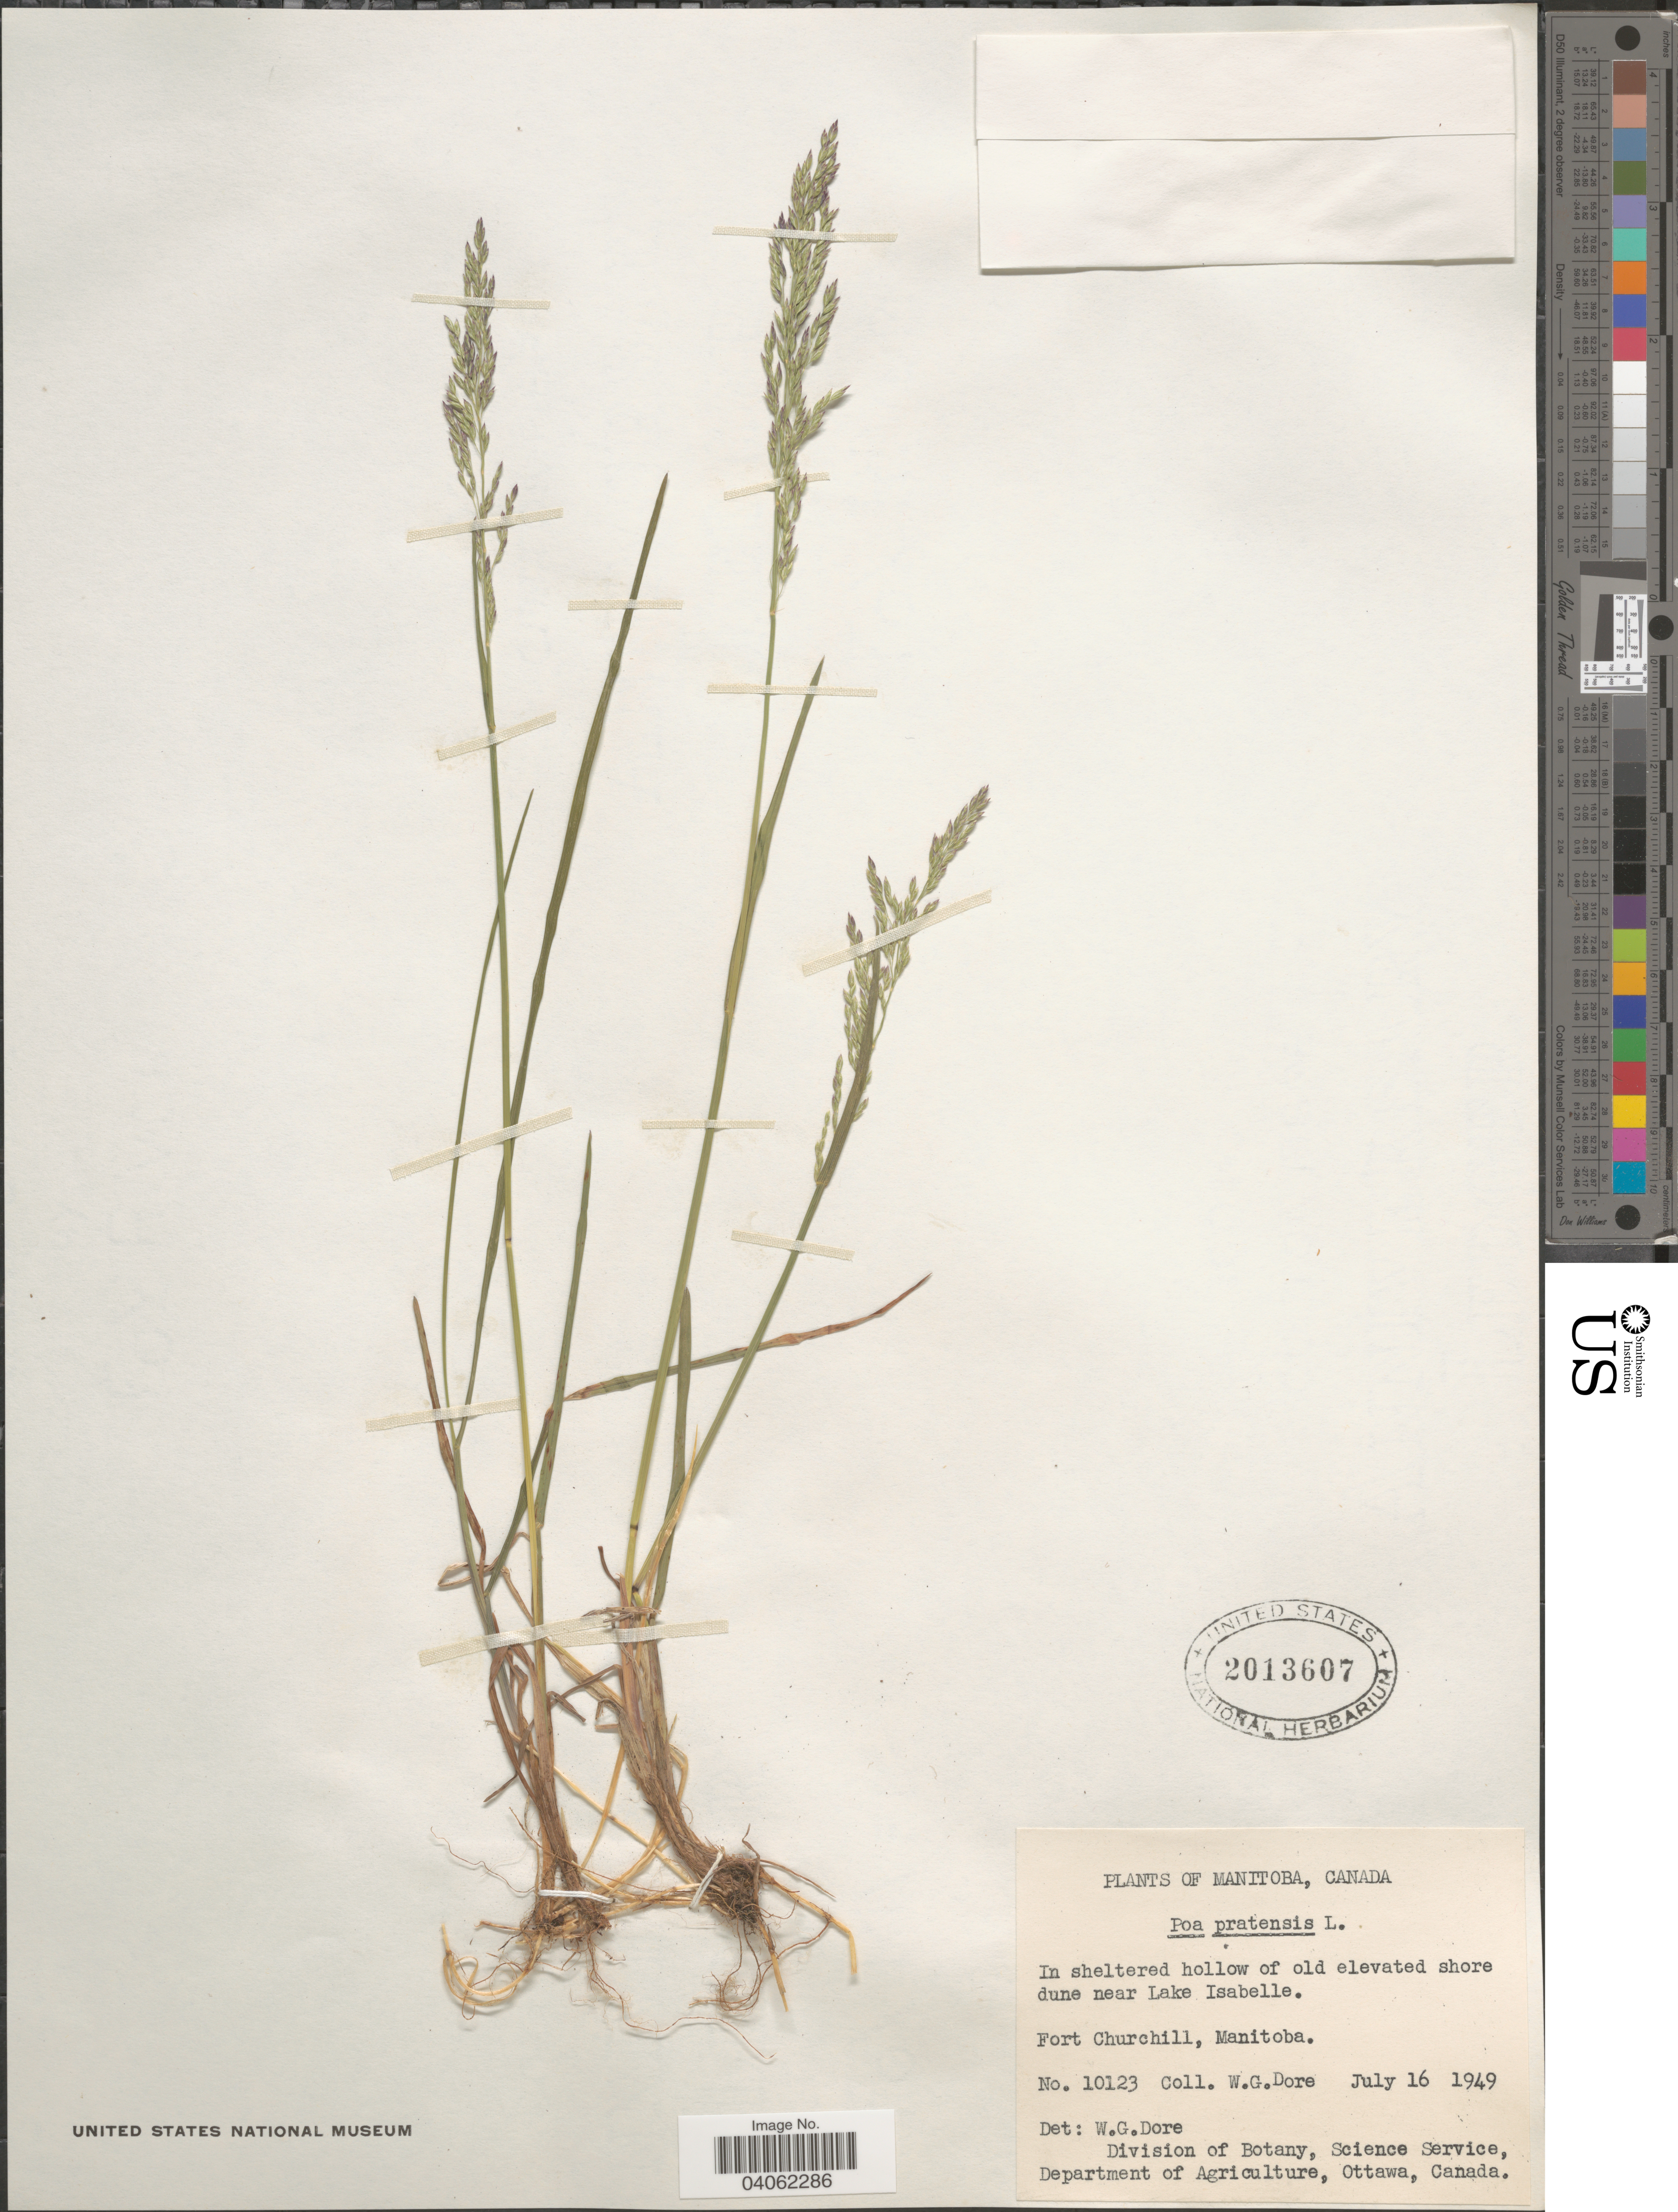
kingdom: Plantae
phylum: Tracheophyta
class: Liliopsida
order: Poales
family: Poaceae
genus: Poa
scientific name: Poa pratensis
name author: L.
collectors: W. Dore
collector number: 10123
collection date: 1949-07-16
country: Canada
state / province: Manitoba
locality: In sheltered hollow of old elevated shore dune near Lake Isabelle. Fort Churchill.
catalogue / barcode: US 2013607